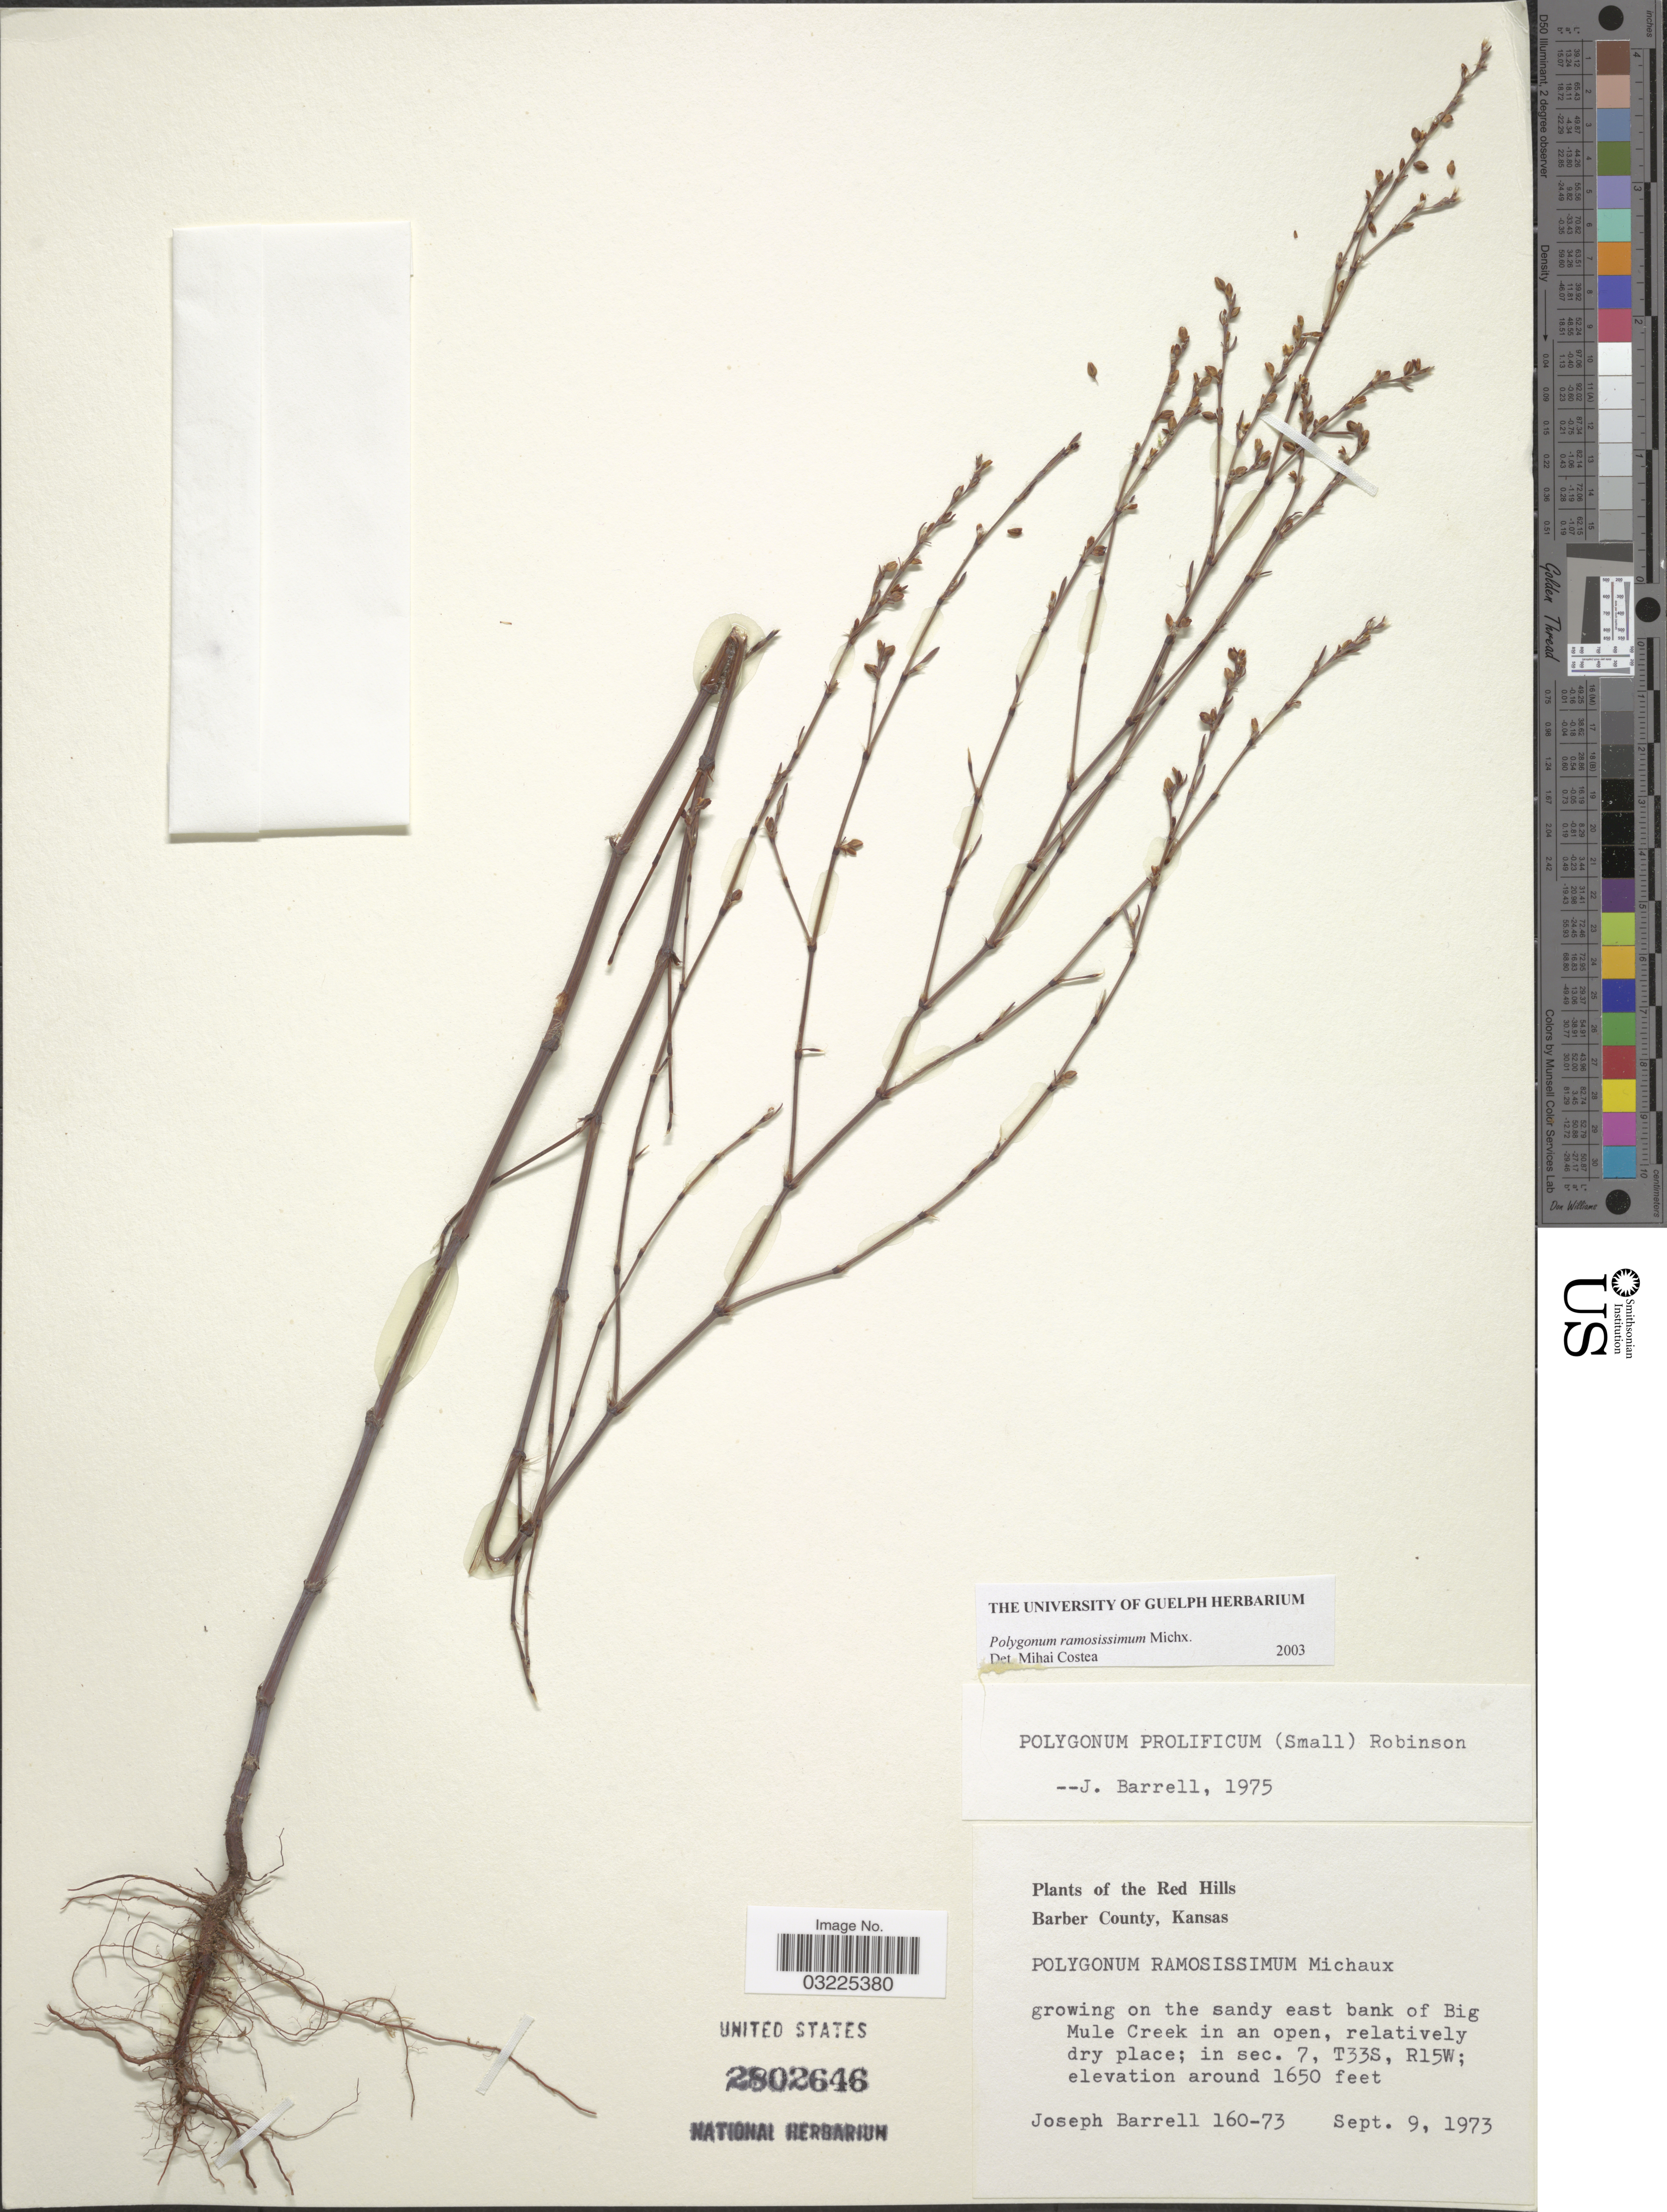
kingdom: Plantae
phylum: Tracheophyta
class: Magnoliopsida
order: Caryophyllales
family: Polygonaceae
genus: Polygonum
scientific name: Polygonum ramosissimum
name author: Michx.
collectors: J. Barrell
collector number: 160-73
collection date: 1973-09-09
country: United States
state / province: Kansas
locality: The Red Hills. Barber County. East bank of Big Mile Creek. Sec. 7, T33S, R15W.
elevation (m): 503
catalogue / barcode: US 2802646